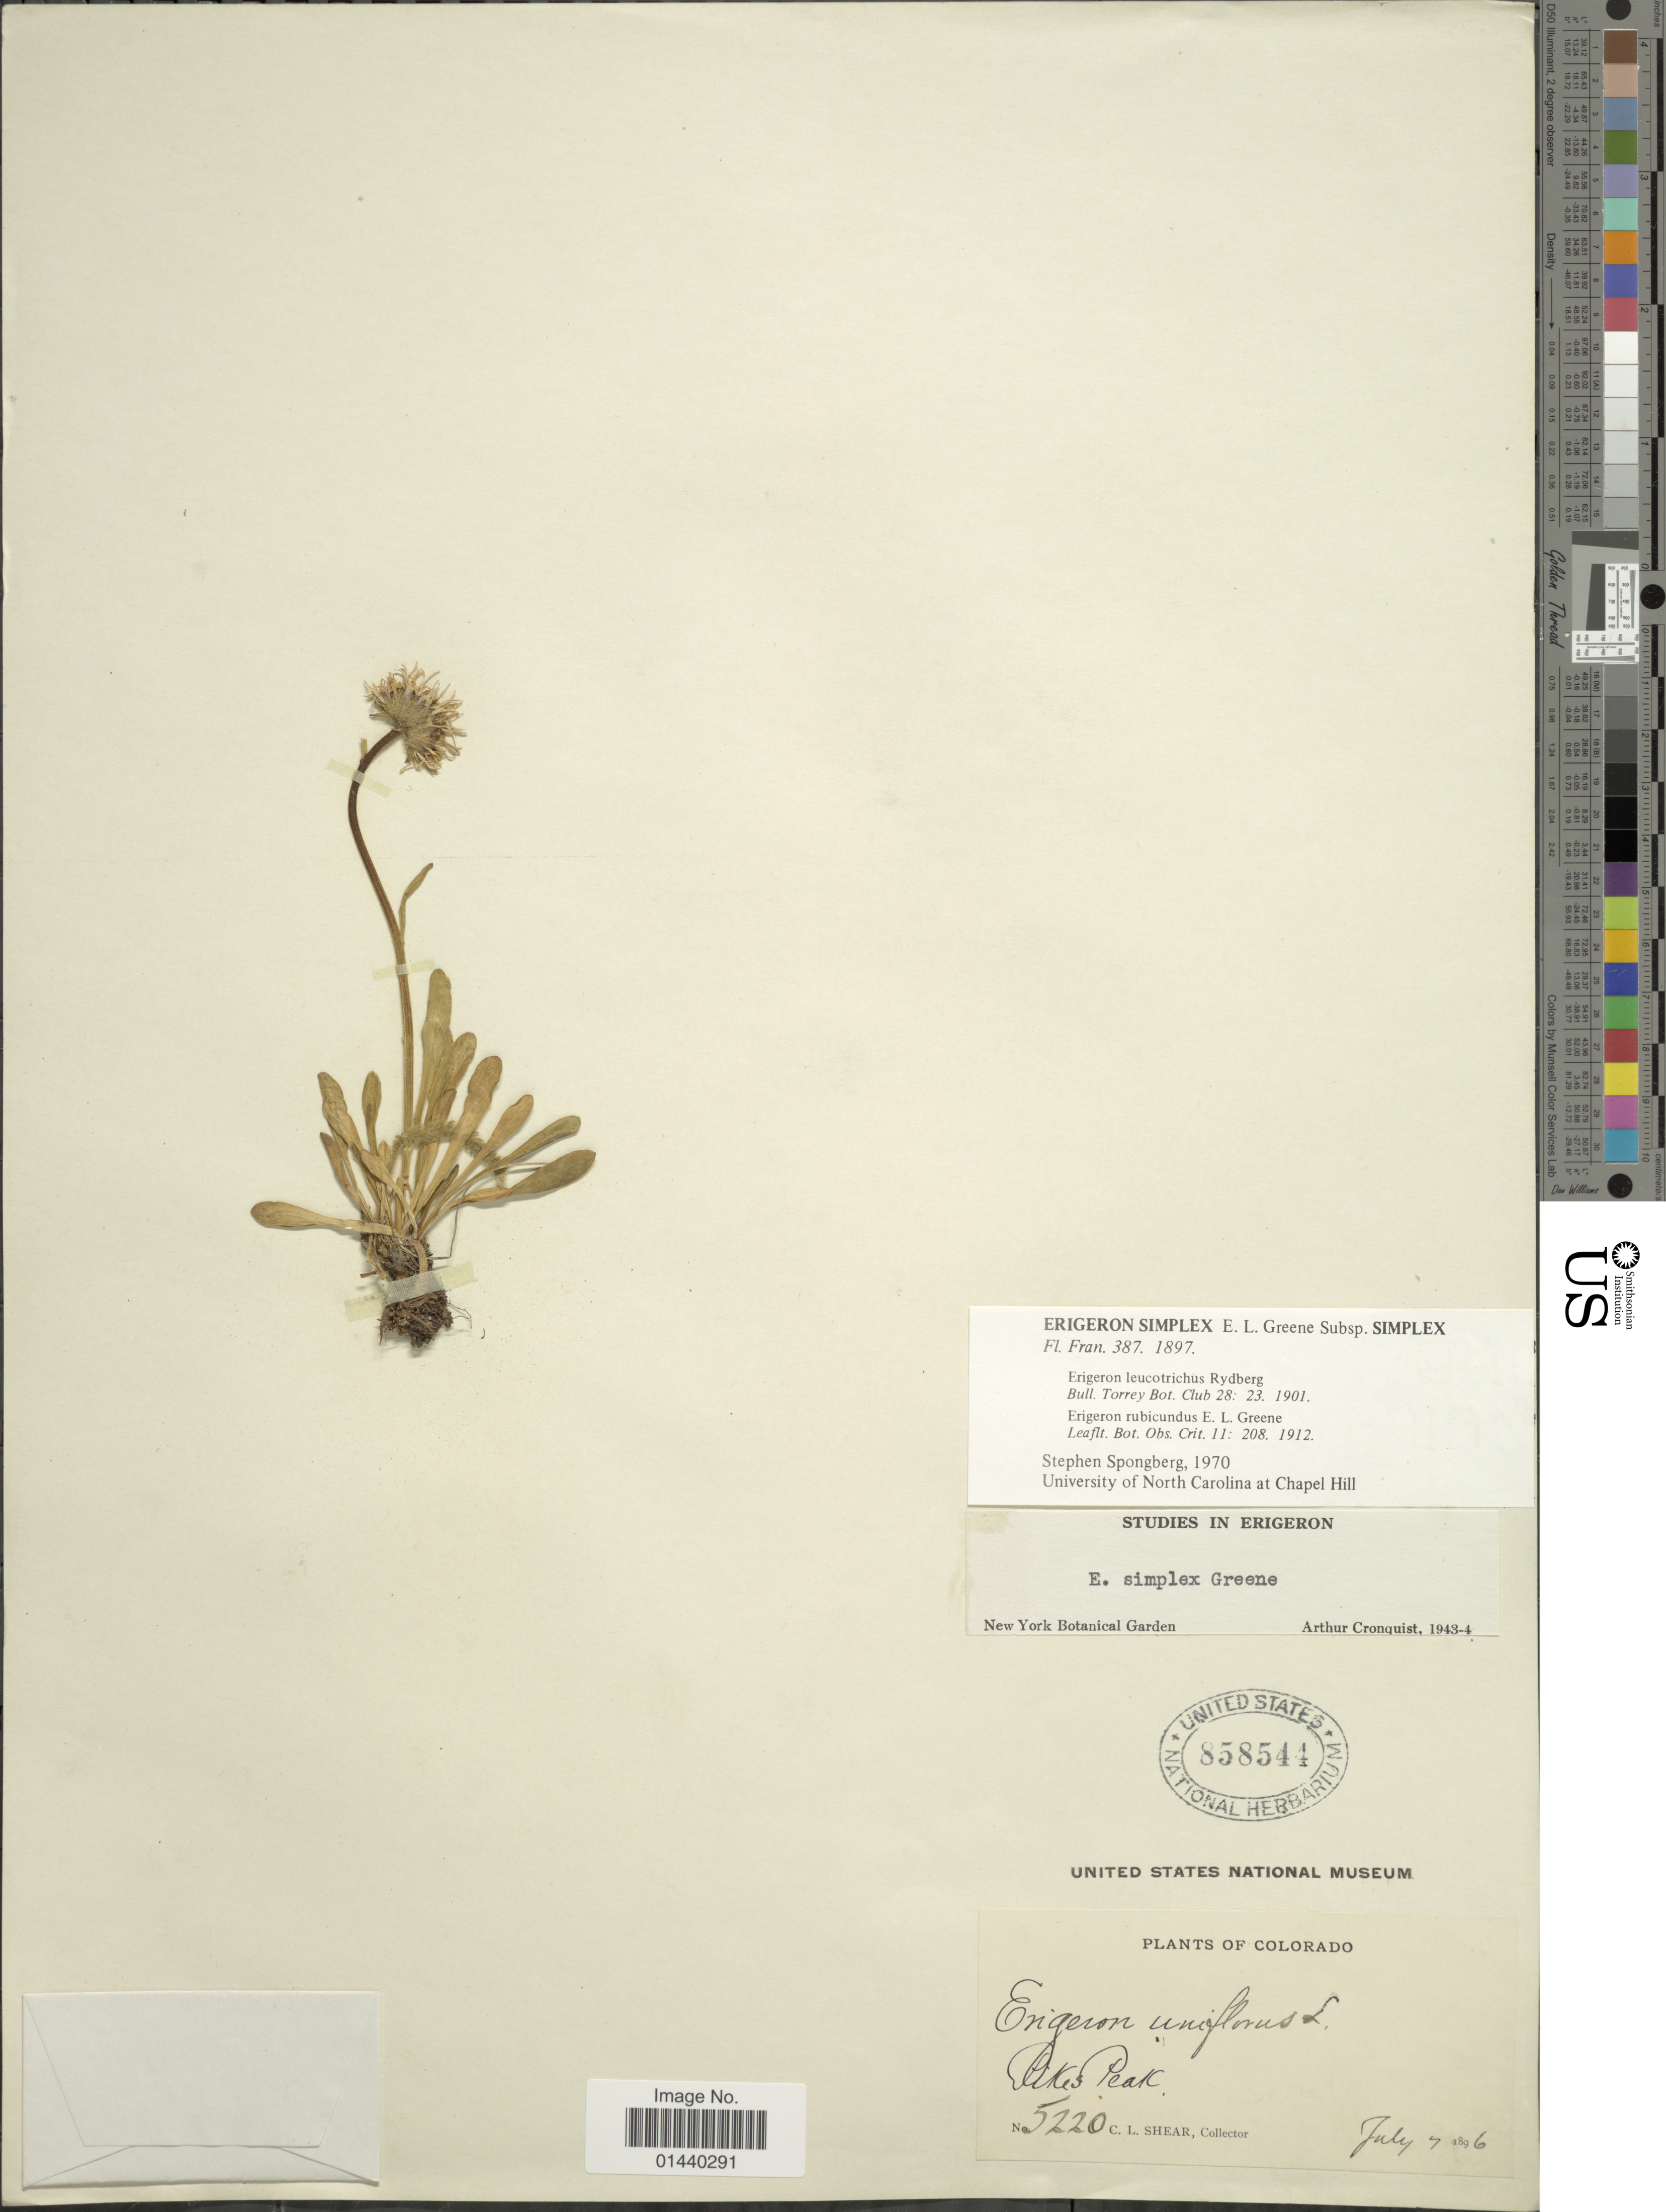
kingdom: Plantae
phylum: Tracheophyta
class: Magnoliopsida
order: Asterales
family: Asteraceae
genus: Erigeron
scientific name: Erigeron simplex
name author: Greene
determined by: Cronquist, A. J.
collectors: C. L. Shear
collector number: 5220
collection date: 1896-07-07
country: United States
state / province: Colorado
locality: Pikes Peak.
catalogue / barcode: US 858544